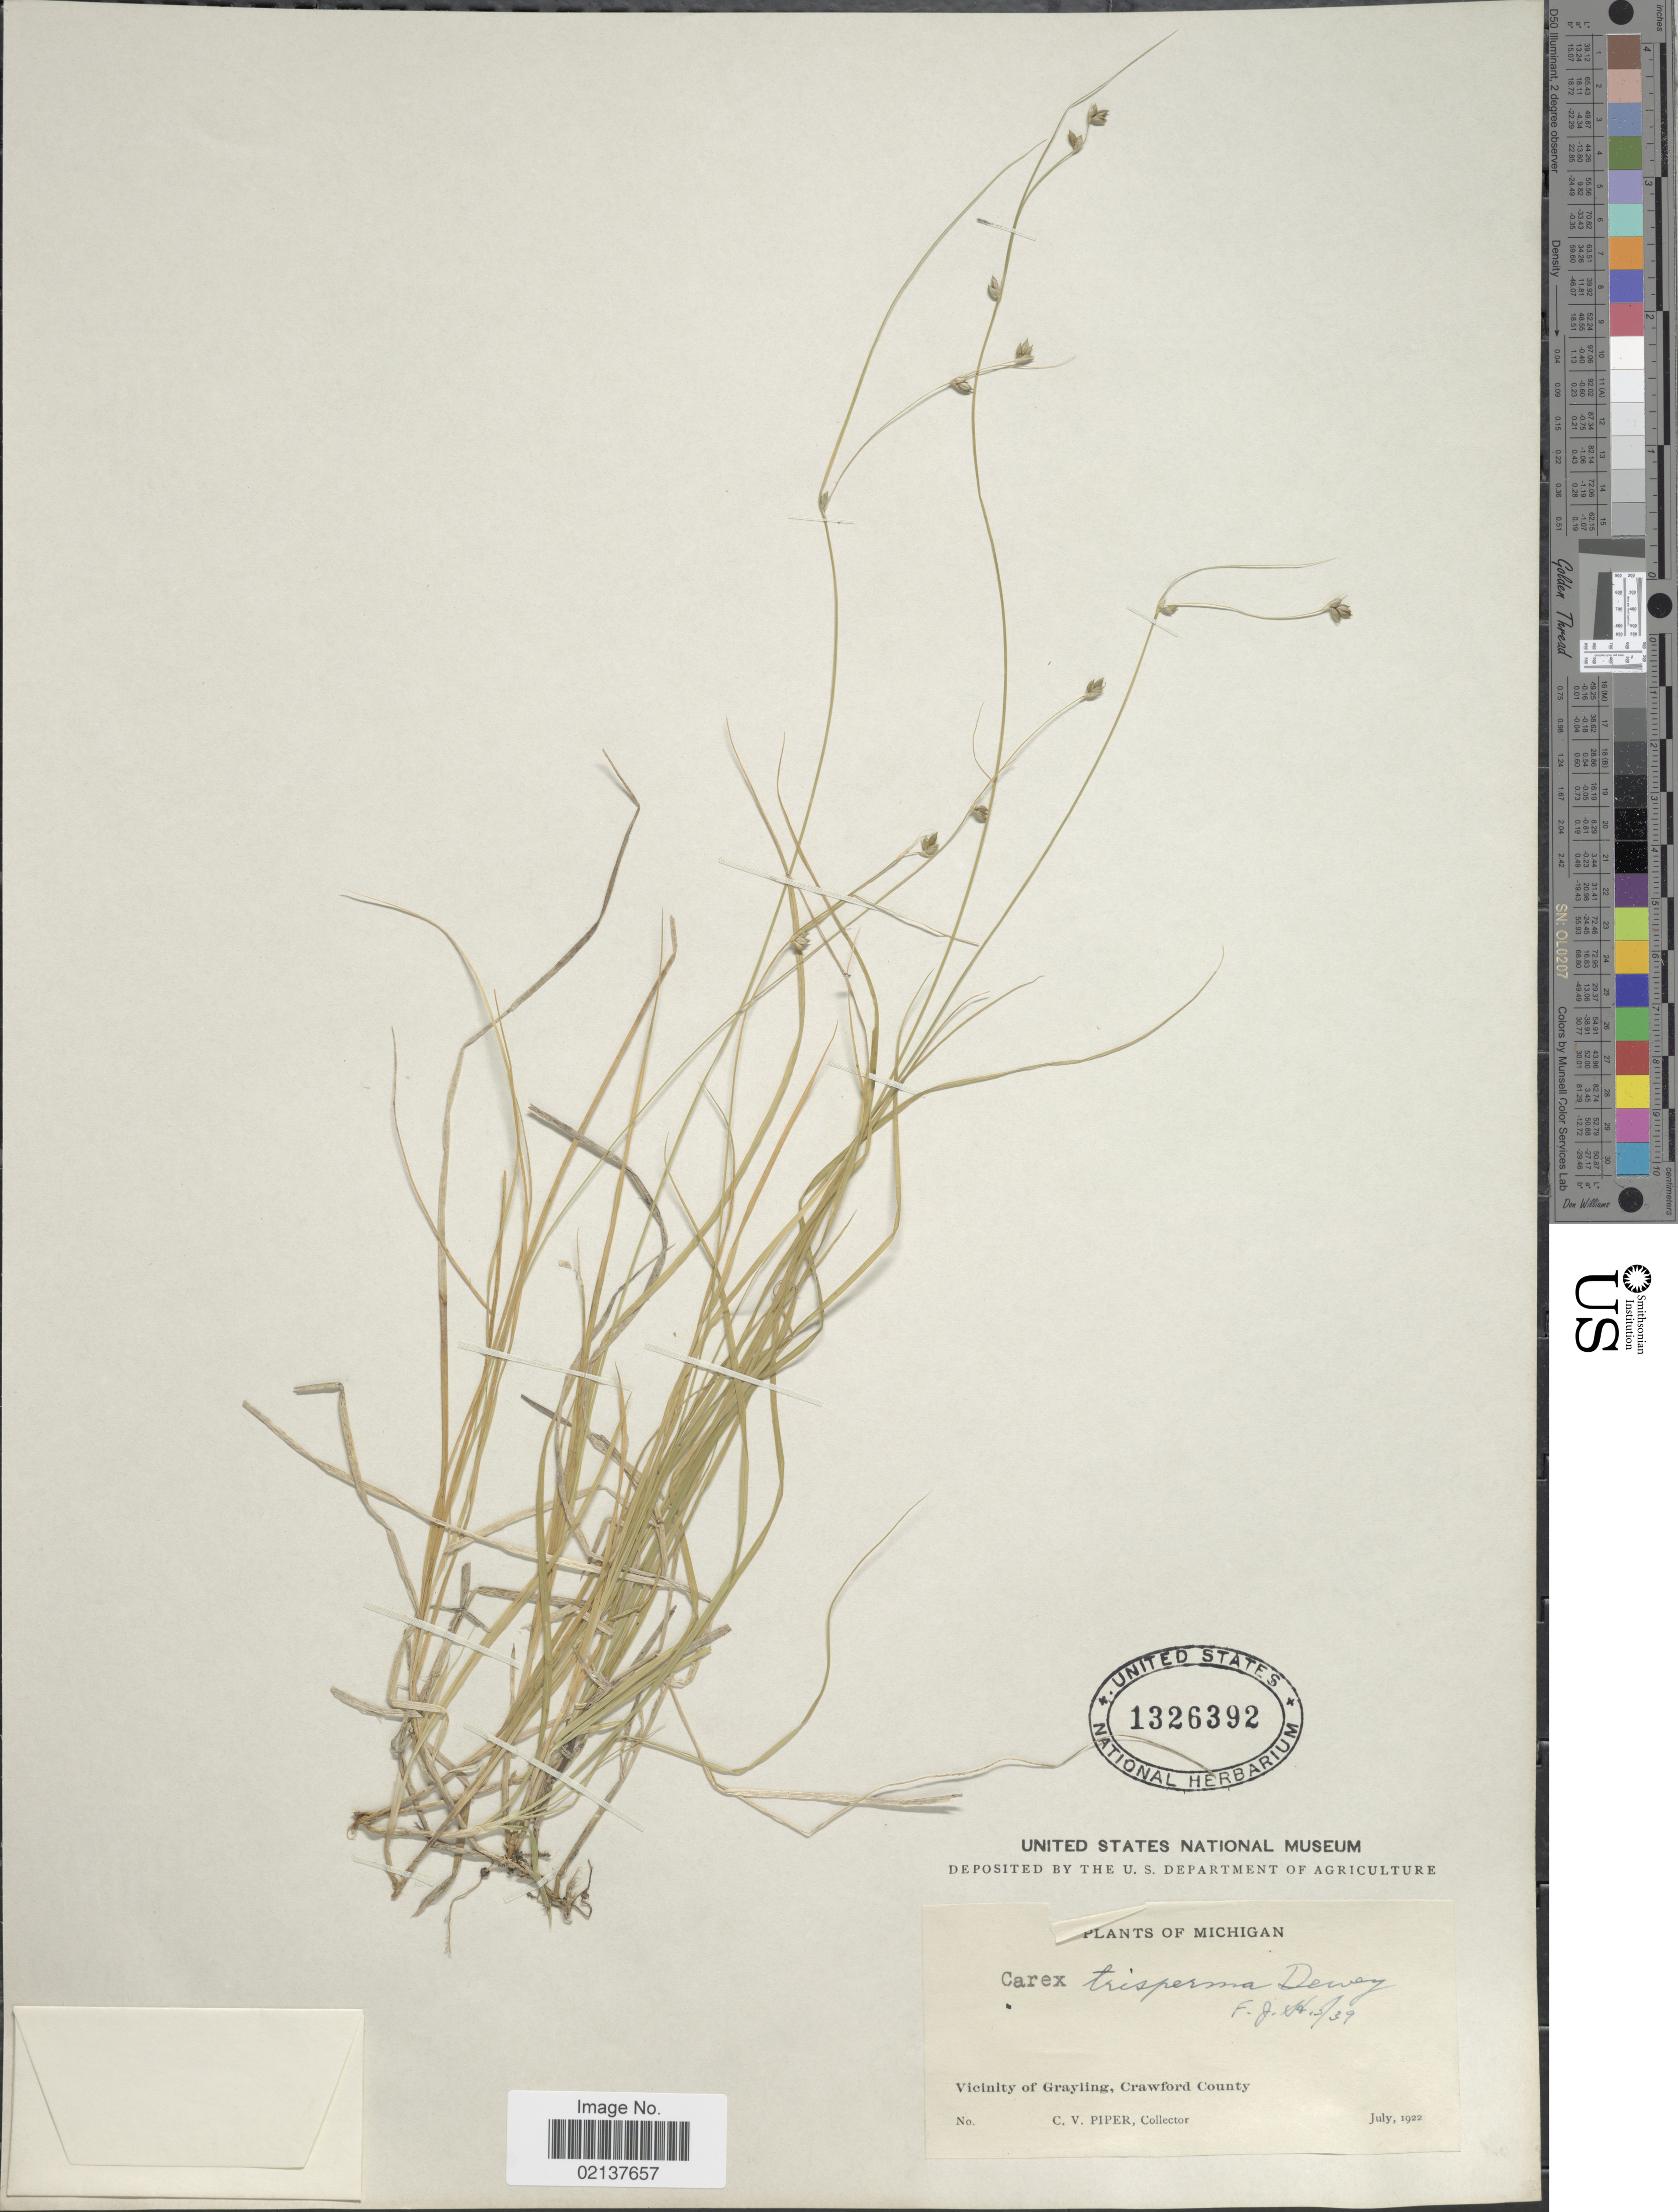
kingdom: Plantae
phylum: Tracheophyta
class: Liliopsida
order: Poales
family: Cyperaceae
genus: Carex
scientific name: Carex trisperma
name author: Dewey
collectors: C. V. Piper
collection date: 1922-07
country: United States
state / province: Michigan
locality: Vicinity of Grayling, Crawford County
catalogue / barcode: US 1326392